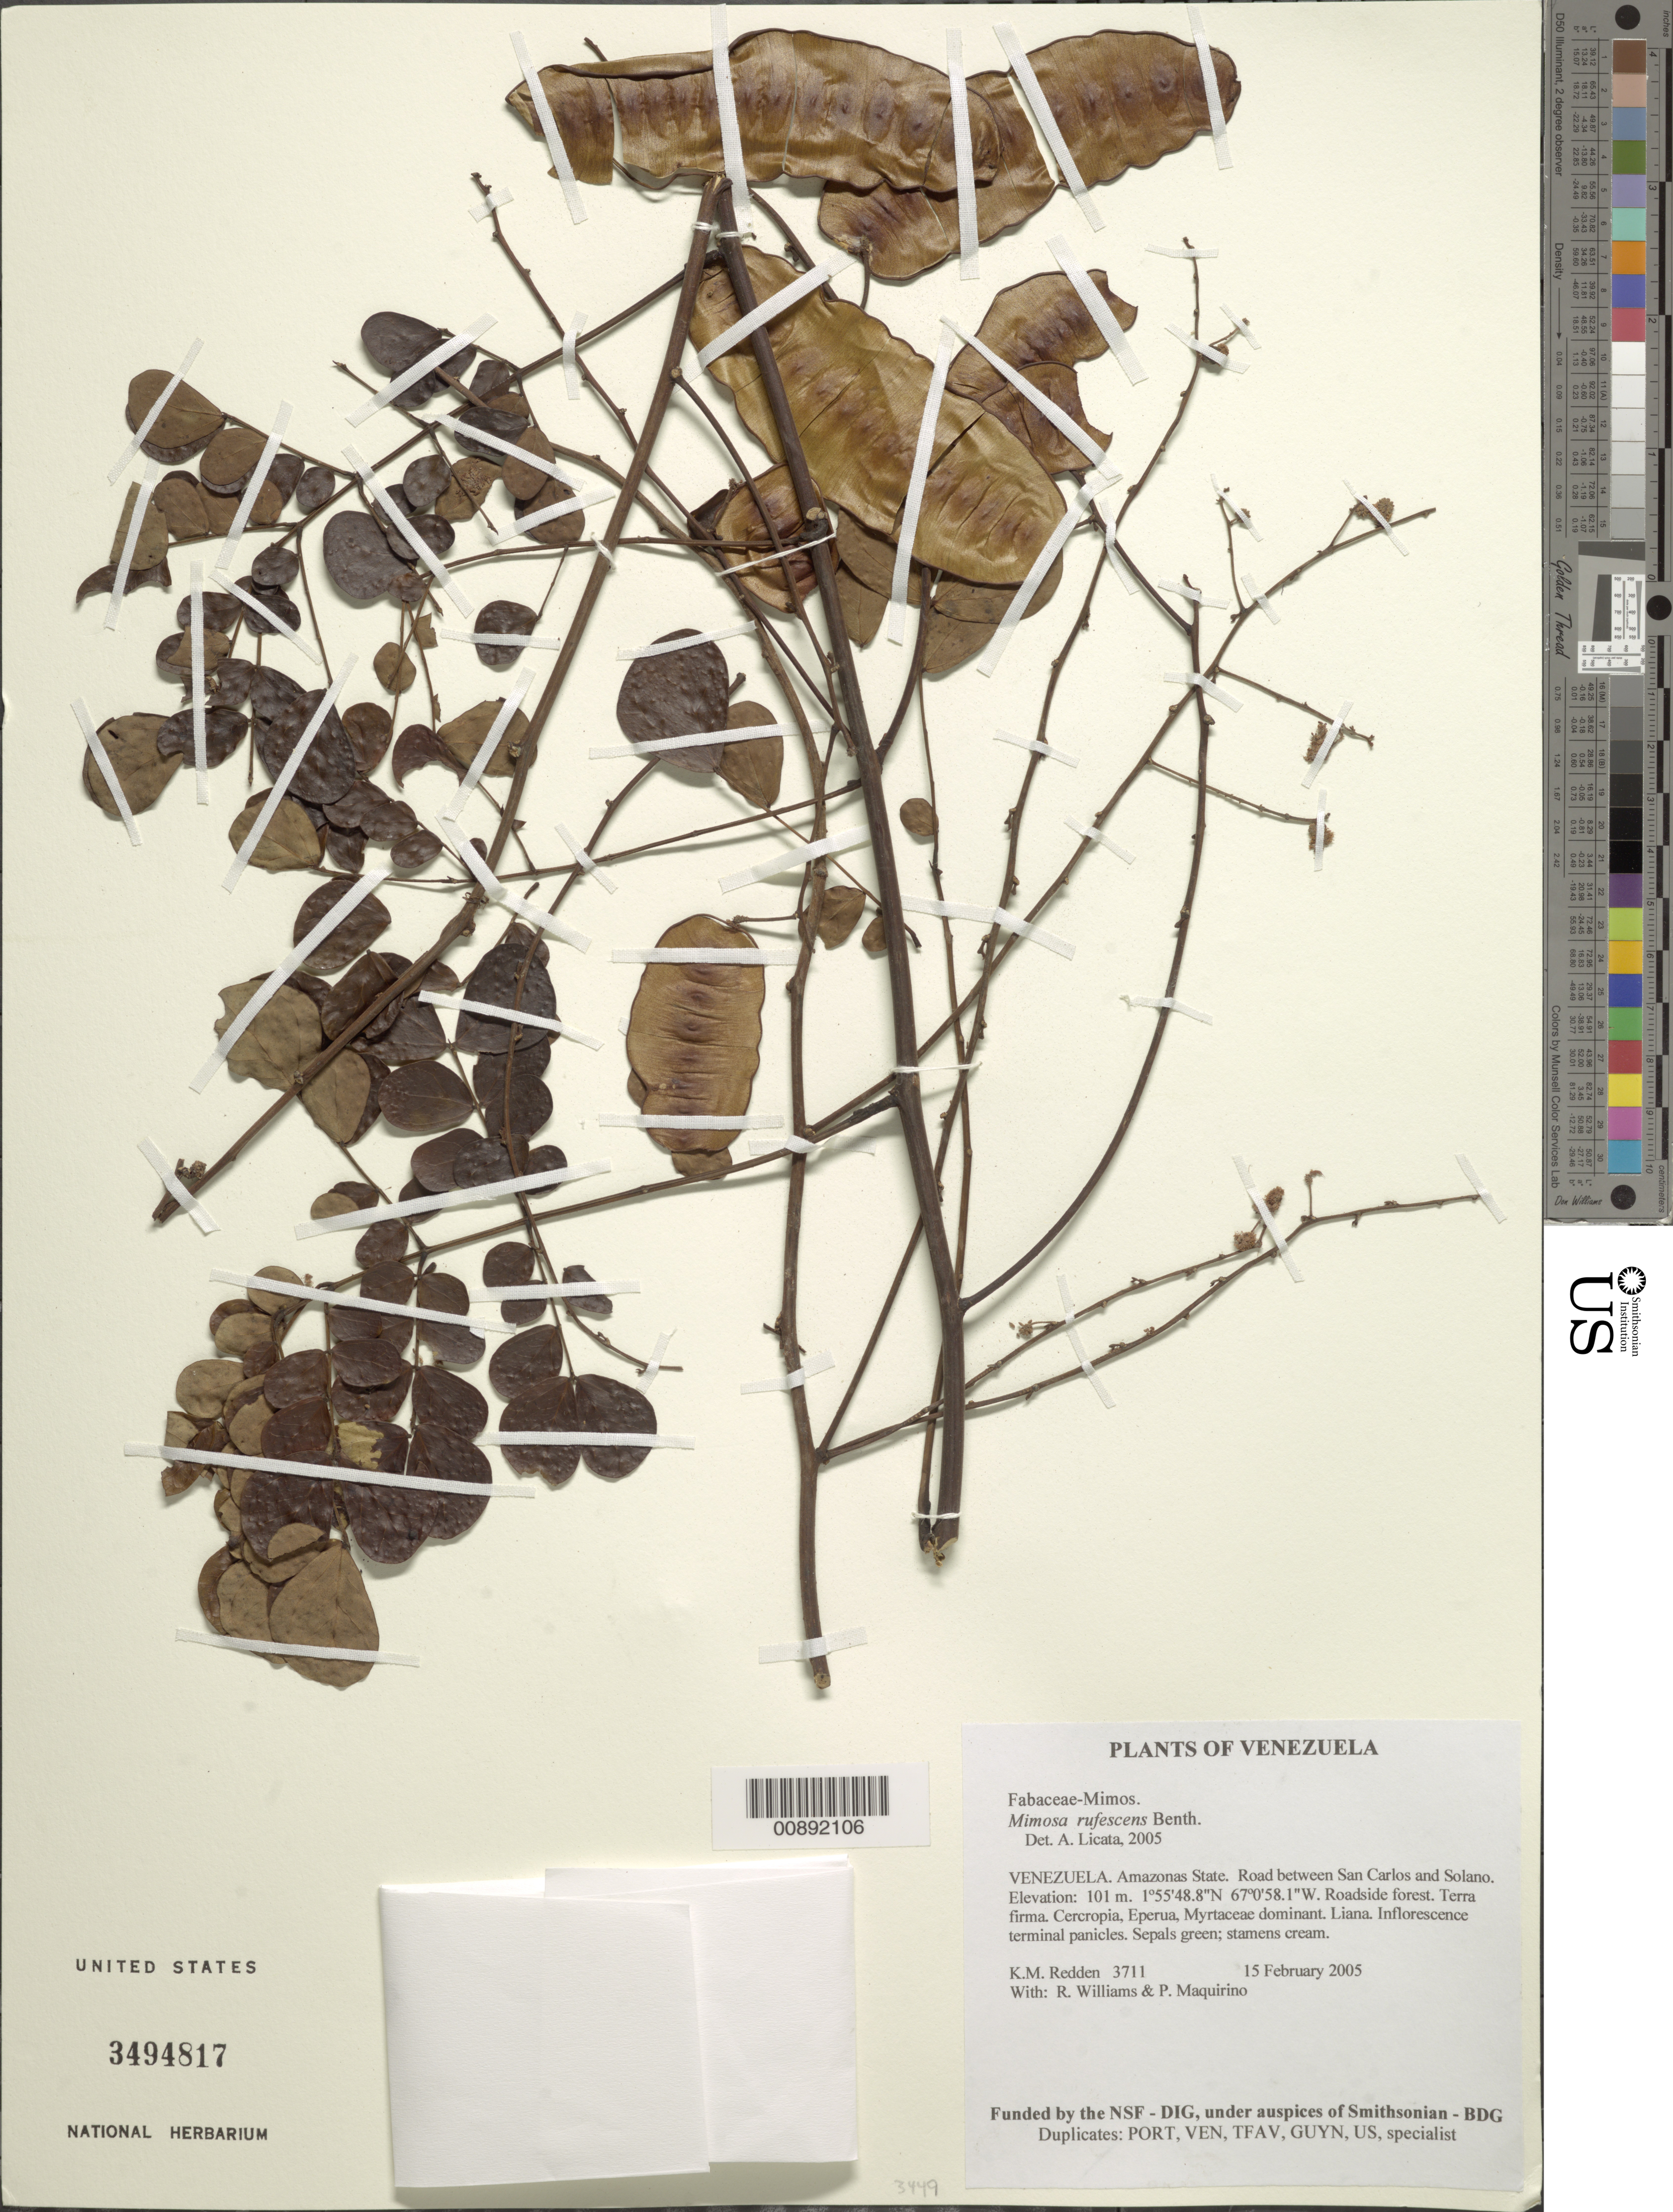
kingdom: Plantae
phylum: Tracheophyta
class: Magnoliopsida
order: Fabales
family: Fabaceae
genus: Mimosa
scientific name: Mimosa rufescens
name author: Benth.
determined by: Rico Arce, María de Lourdes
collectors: K. M. Redden, R. Williams & P. Maquirino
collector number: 3711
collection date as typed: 15 February 2005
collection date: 2005-02-15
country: Venezuela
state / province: Amazonas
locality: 29 - Road between San Carlos and Solano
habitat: Roadside forest. Terra firma. Cecropia, Eperua, Myrtaceae dominant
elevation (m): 101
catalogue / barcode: US 3494817